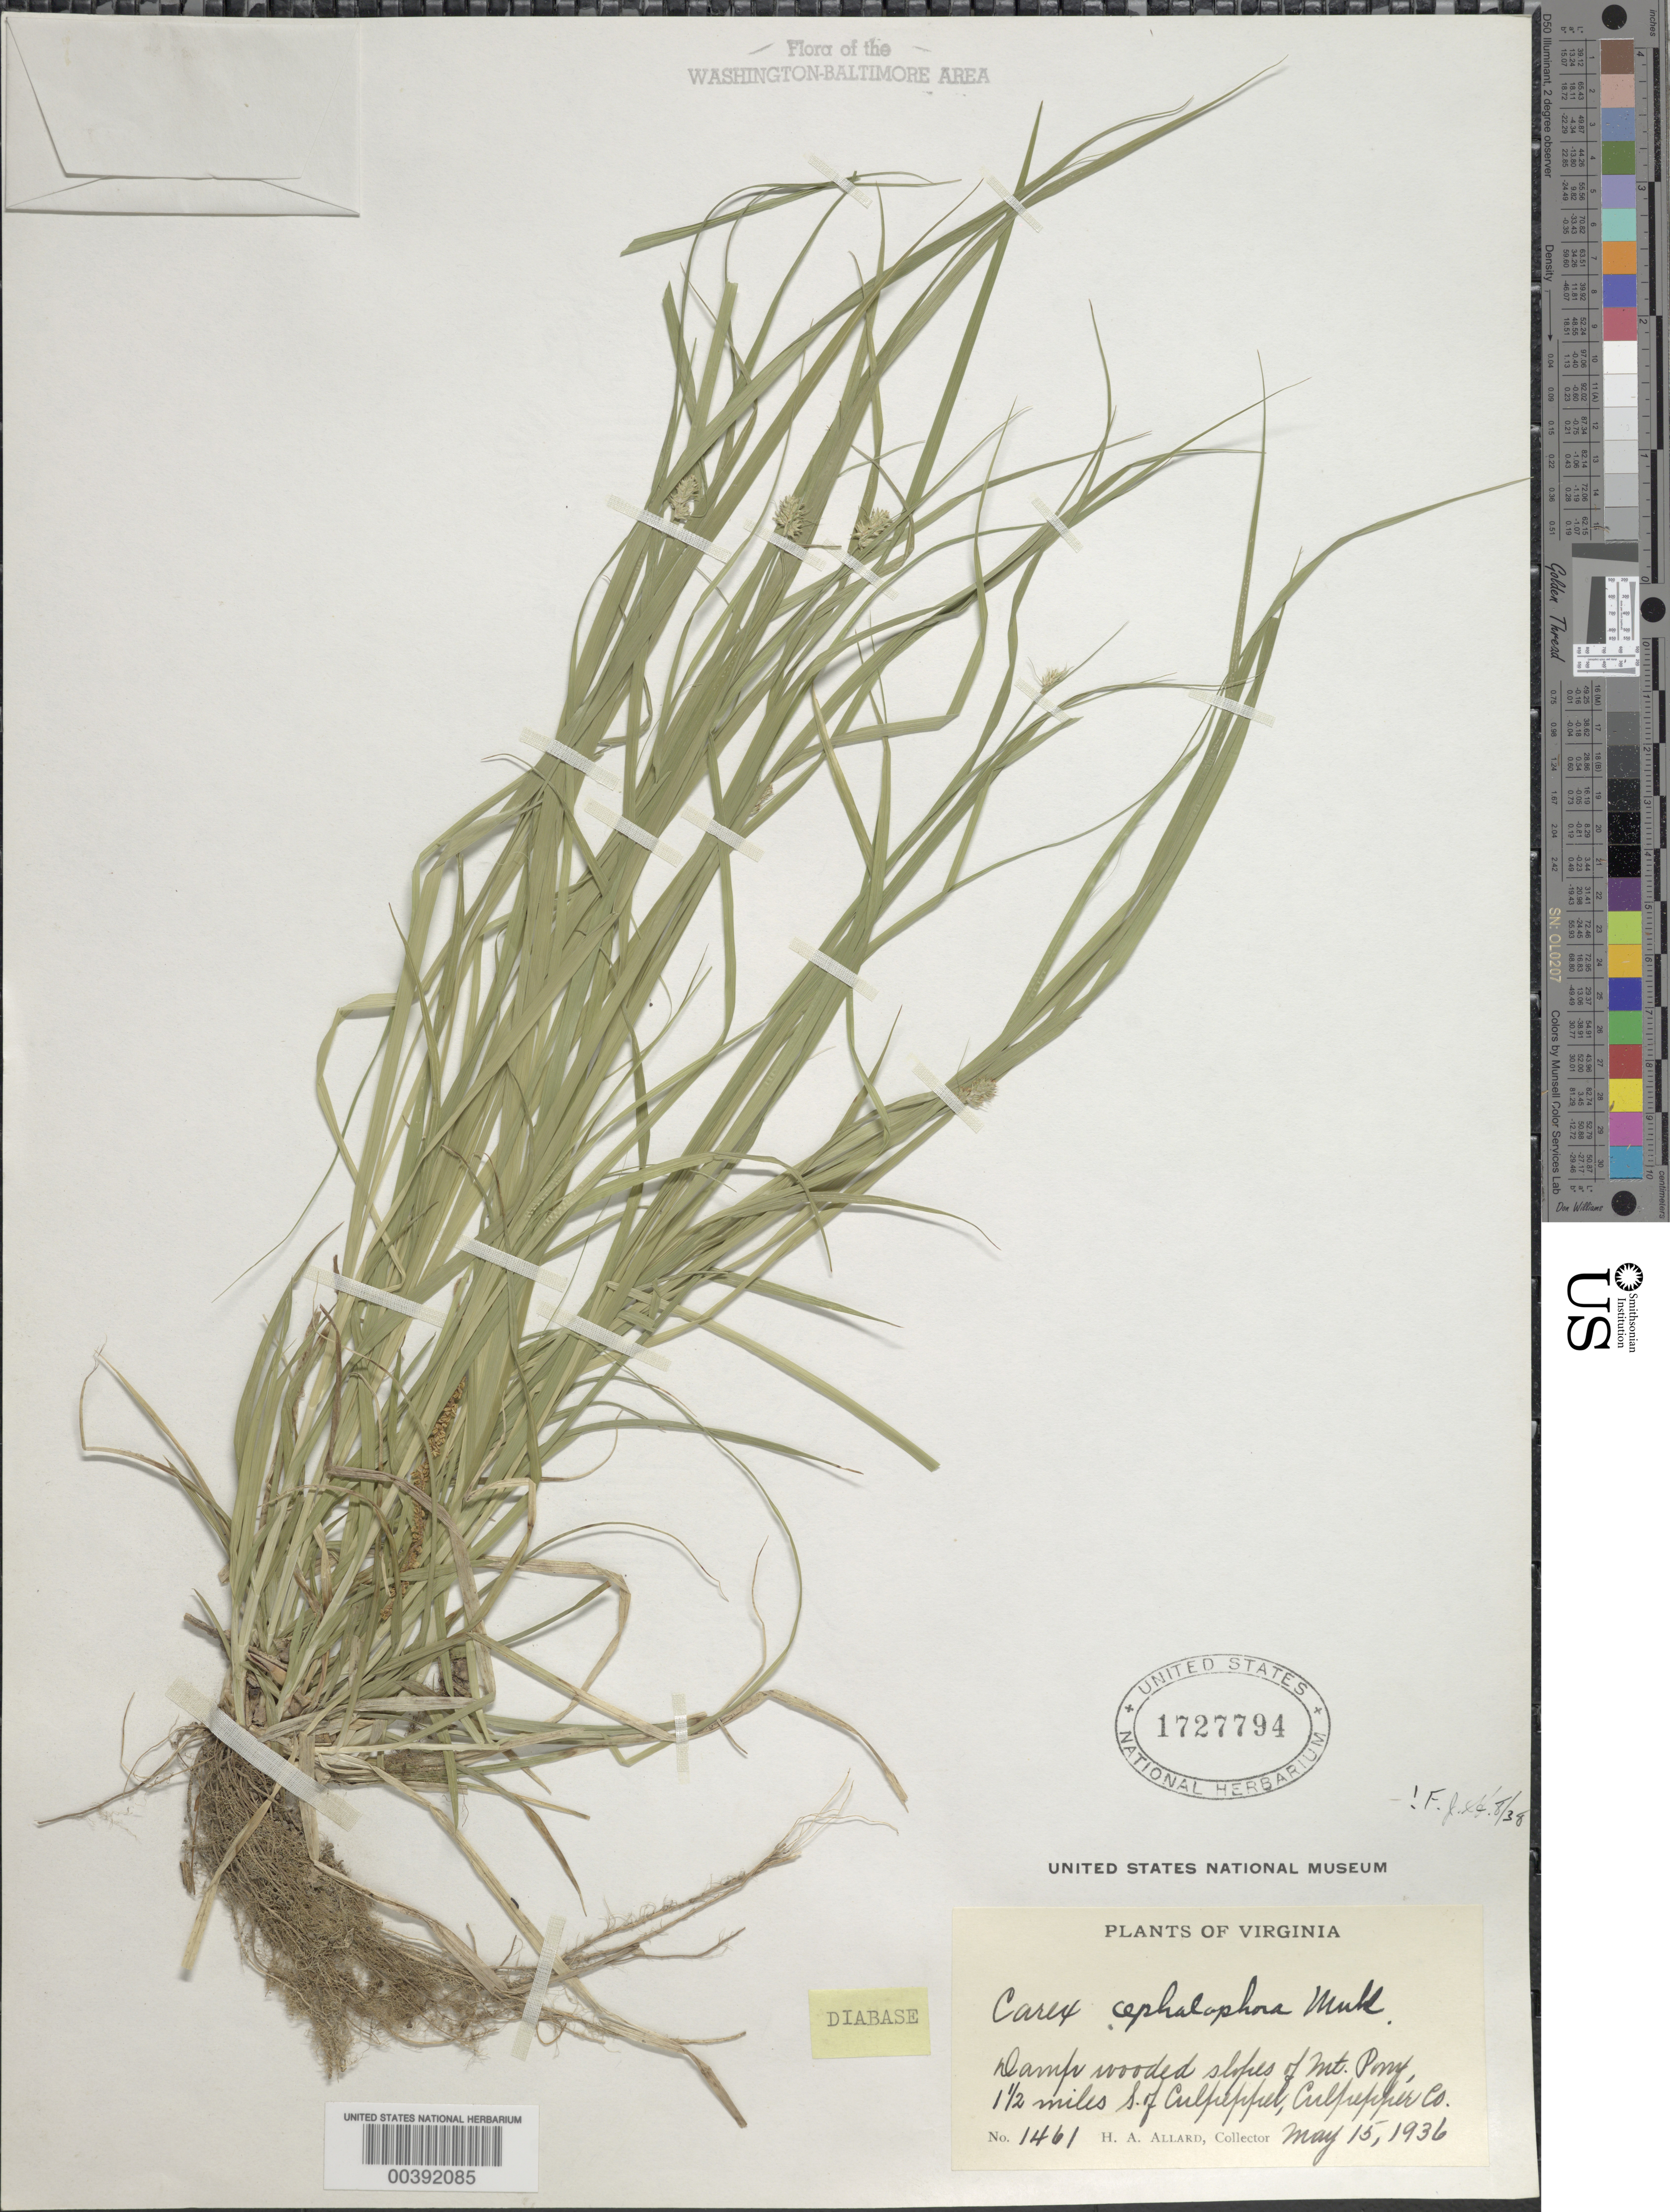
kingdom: Plantae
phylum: Tracheophyta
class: Liliopsida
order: Poales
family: Cyperaceae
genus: Carex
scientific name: Carex cephalophora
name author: Muhl. ex Willd.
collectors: H. A. Allard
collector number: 1461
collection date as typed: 15 May 1936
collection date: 1936-05-15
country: United States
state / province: Virginia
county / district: Culpeper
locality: Mt. Pony, S of Culpepper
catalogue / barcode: US 1727794